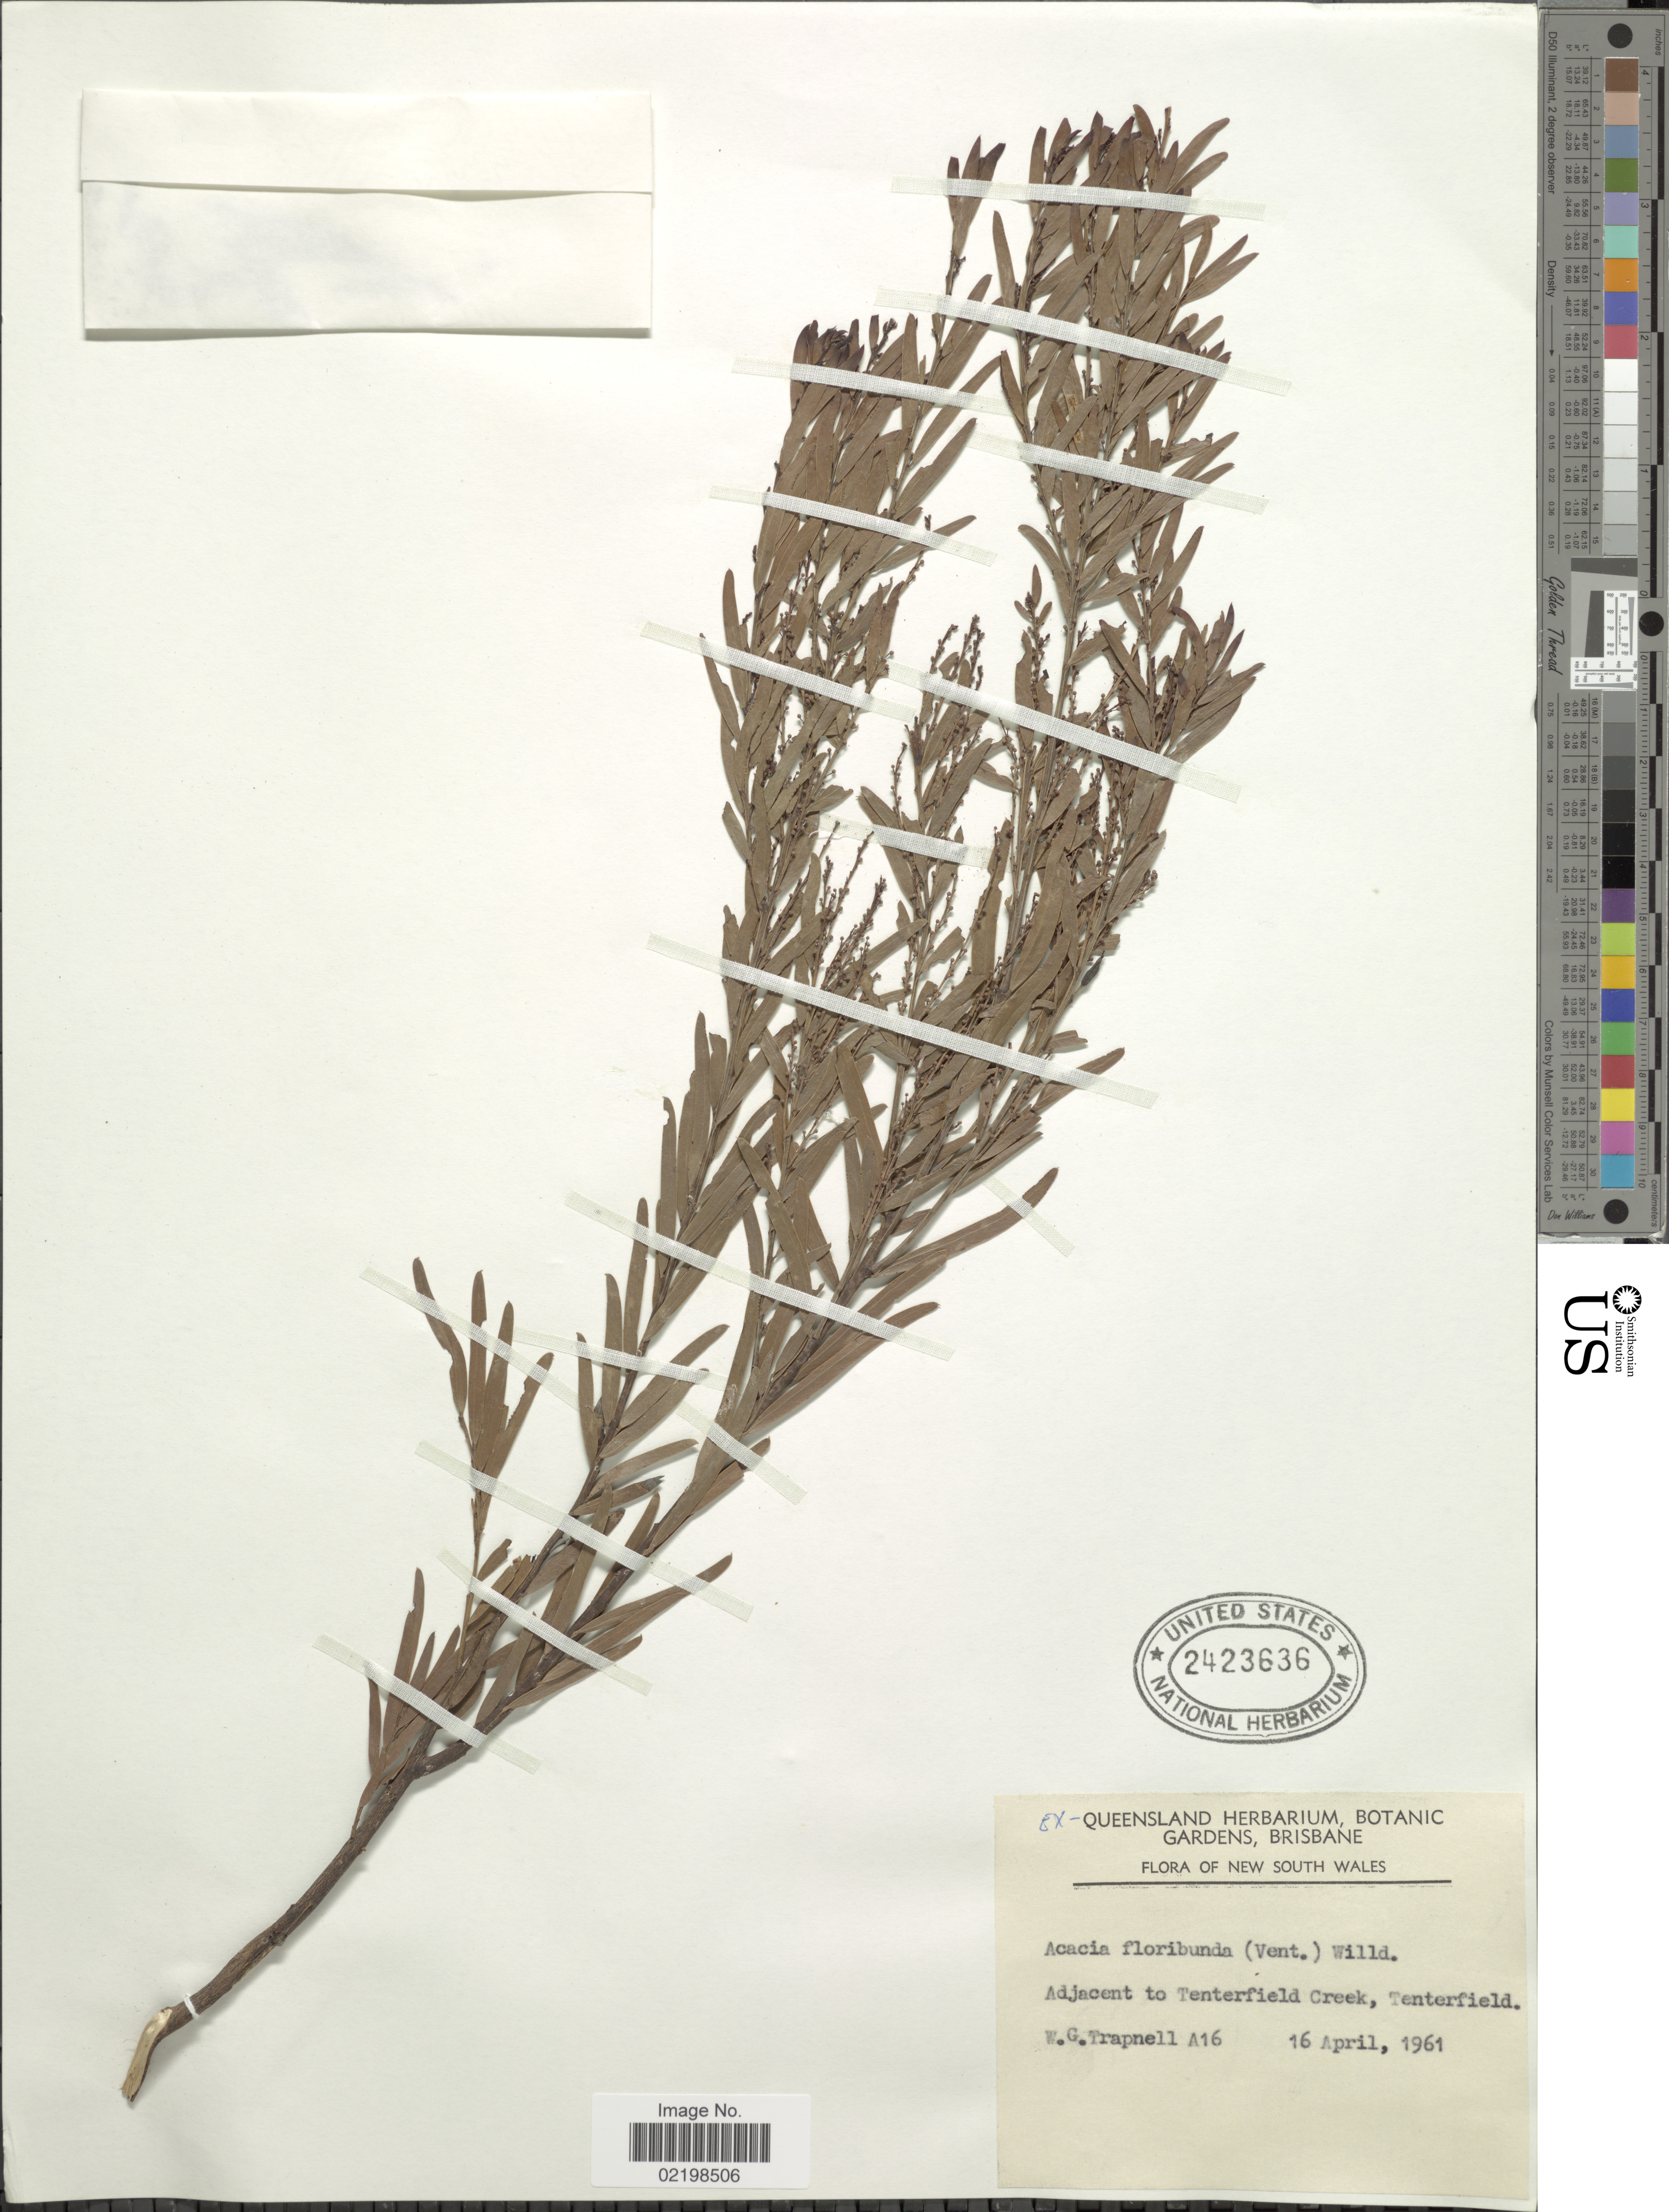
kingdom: Plantae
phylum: Tracheophyta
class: Magnoliopsida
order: Fabales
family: Fabaceae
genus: Acacia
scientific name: Acacia floribunda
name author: Willd.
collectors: W. Trapnell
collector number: A16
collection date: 1961-04-16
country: Australia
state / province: New South Wales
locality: Adjacent to Tenterfield Creek, Tenterfield.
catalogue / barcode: US 2423636